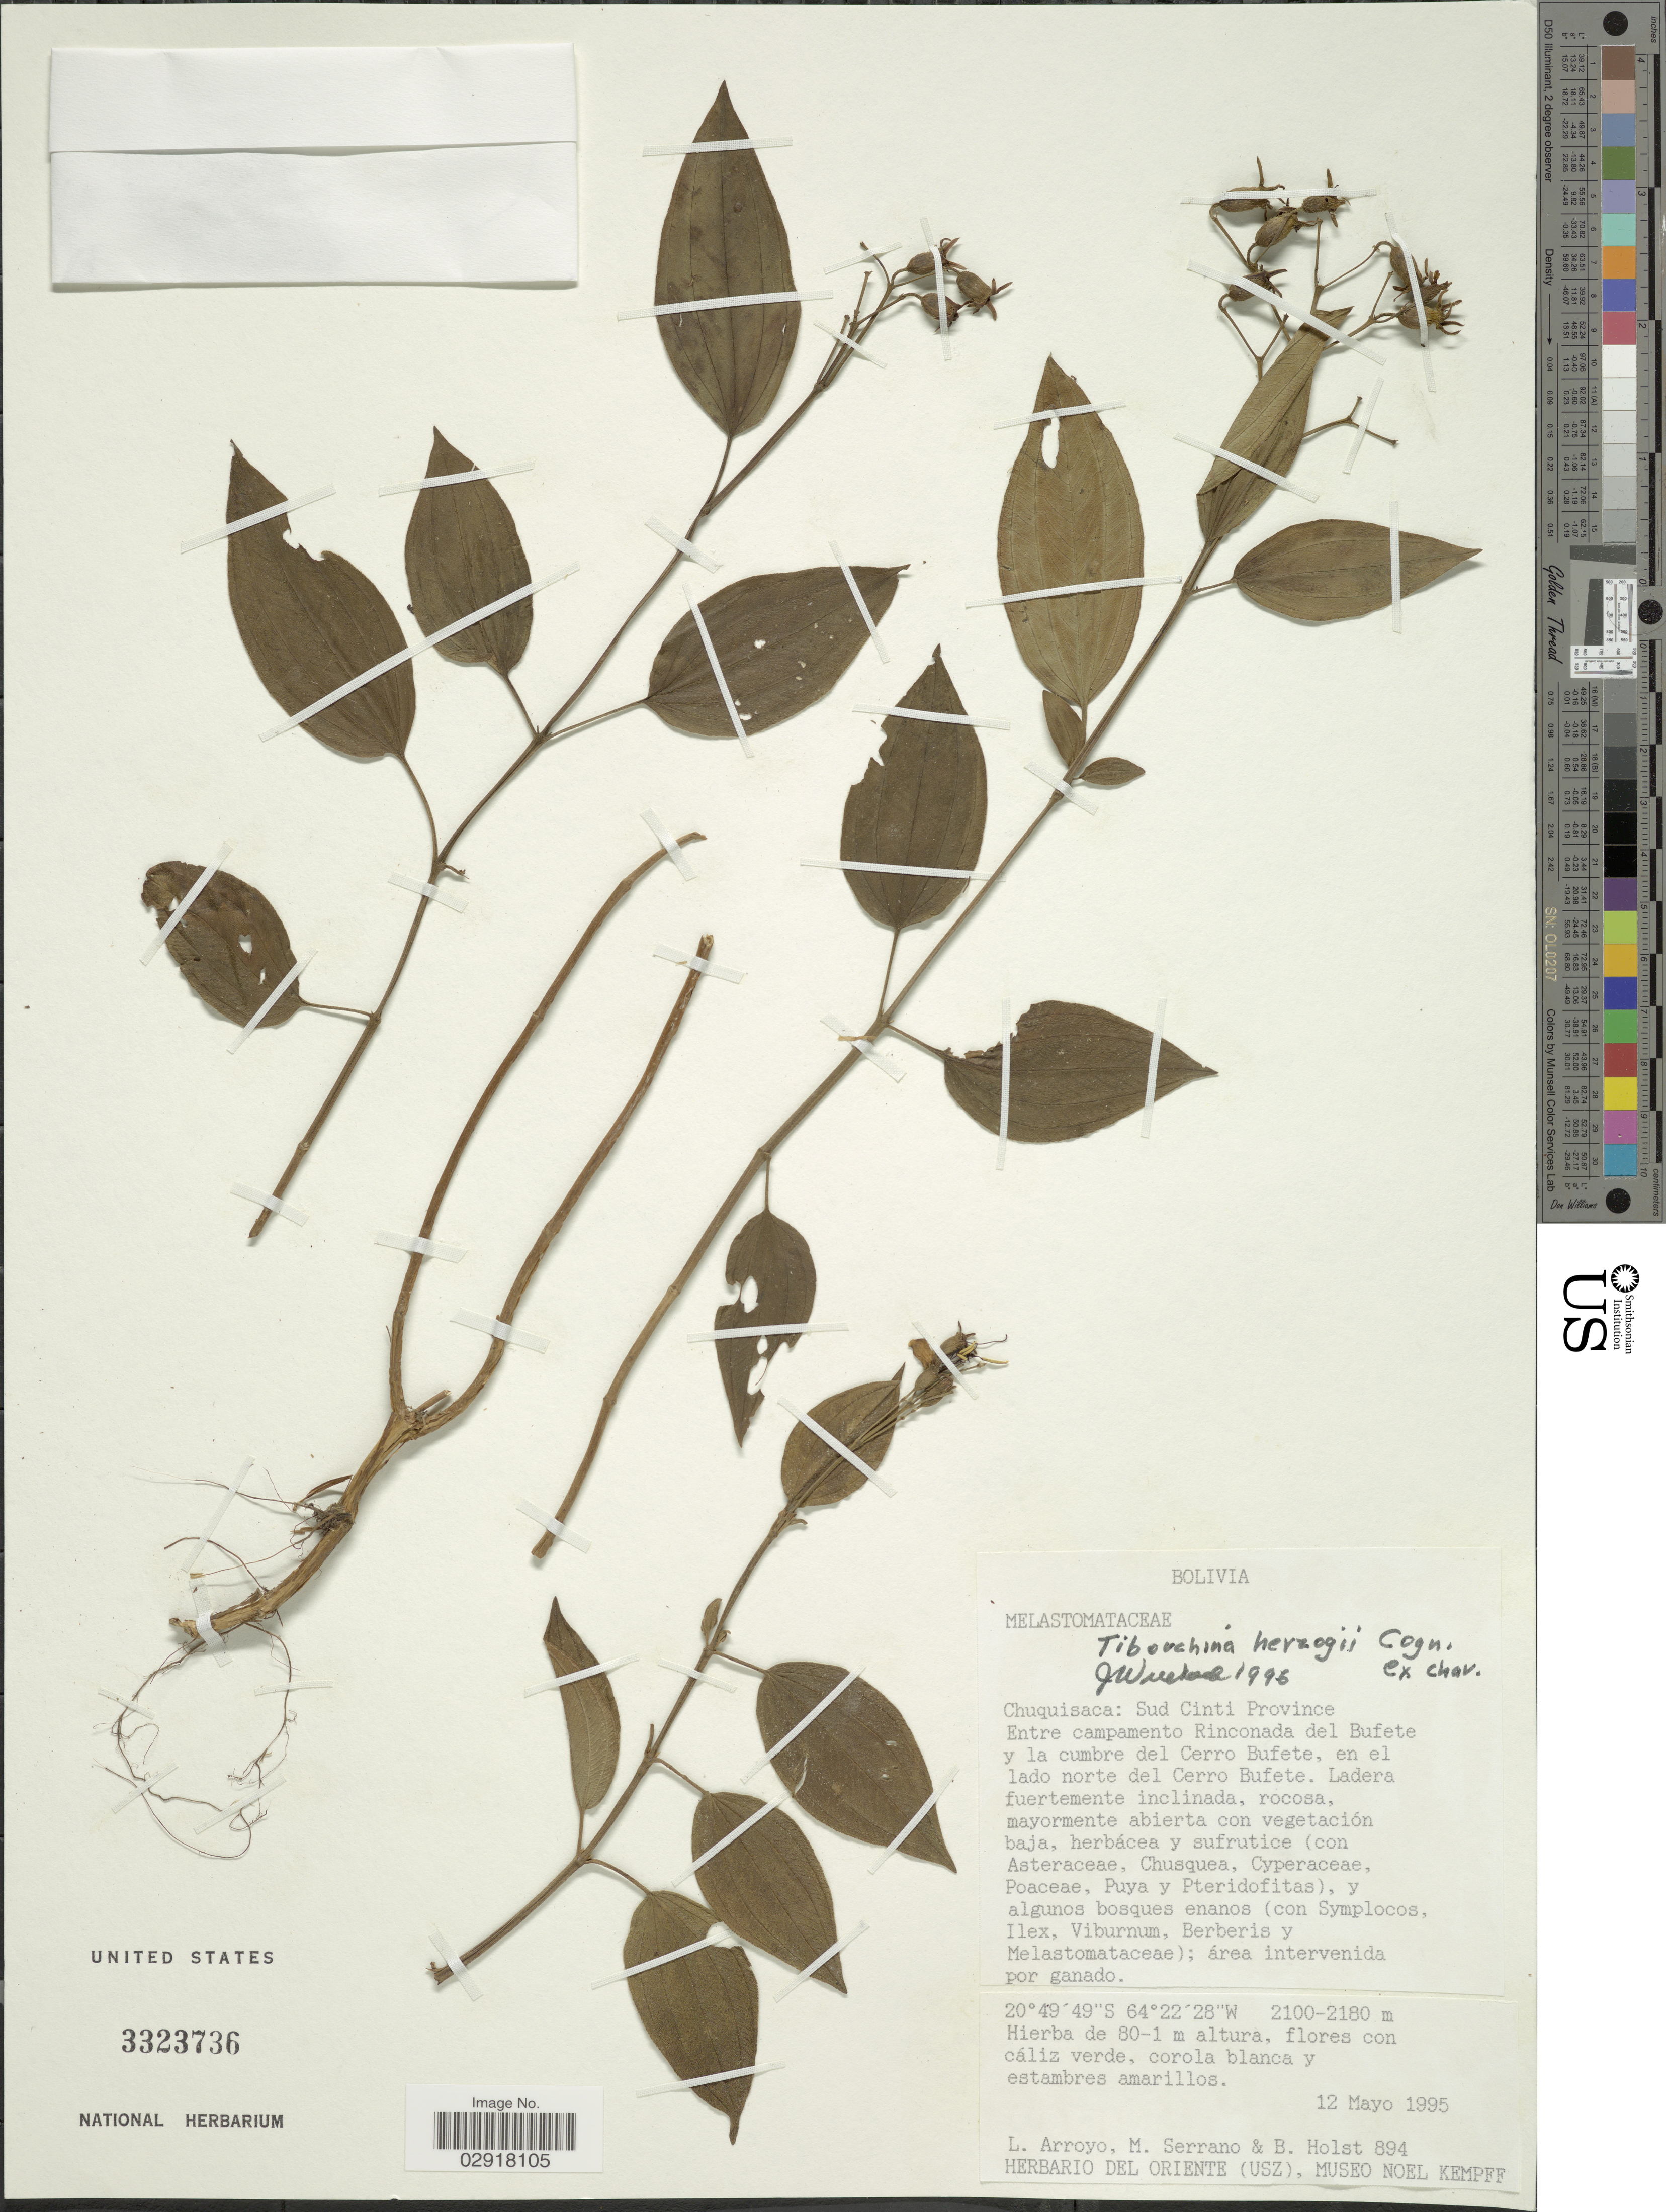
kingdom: Plantae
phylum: Tracheophyta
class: Magnoliopsida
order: Myrtales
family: Melastomataceae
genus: Chaetogastra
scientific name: Chaetogastra herzogii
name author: (Cogn.) P.J.F. Guim. & Michelang.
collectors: L. Arroyo, M. Serrano & B. Holst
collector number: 894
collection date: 1995-05-12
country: Bolivia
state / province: Chuquisaca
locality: Sud Cinti Province. Entre campemento Rinconada del Bufete y la cumbre del Cerro Bufete, en el lado norte del Cerro Bufete.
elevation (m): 2100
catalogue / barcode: US 3323736